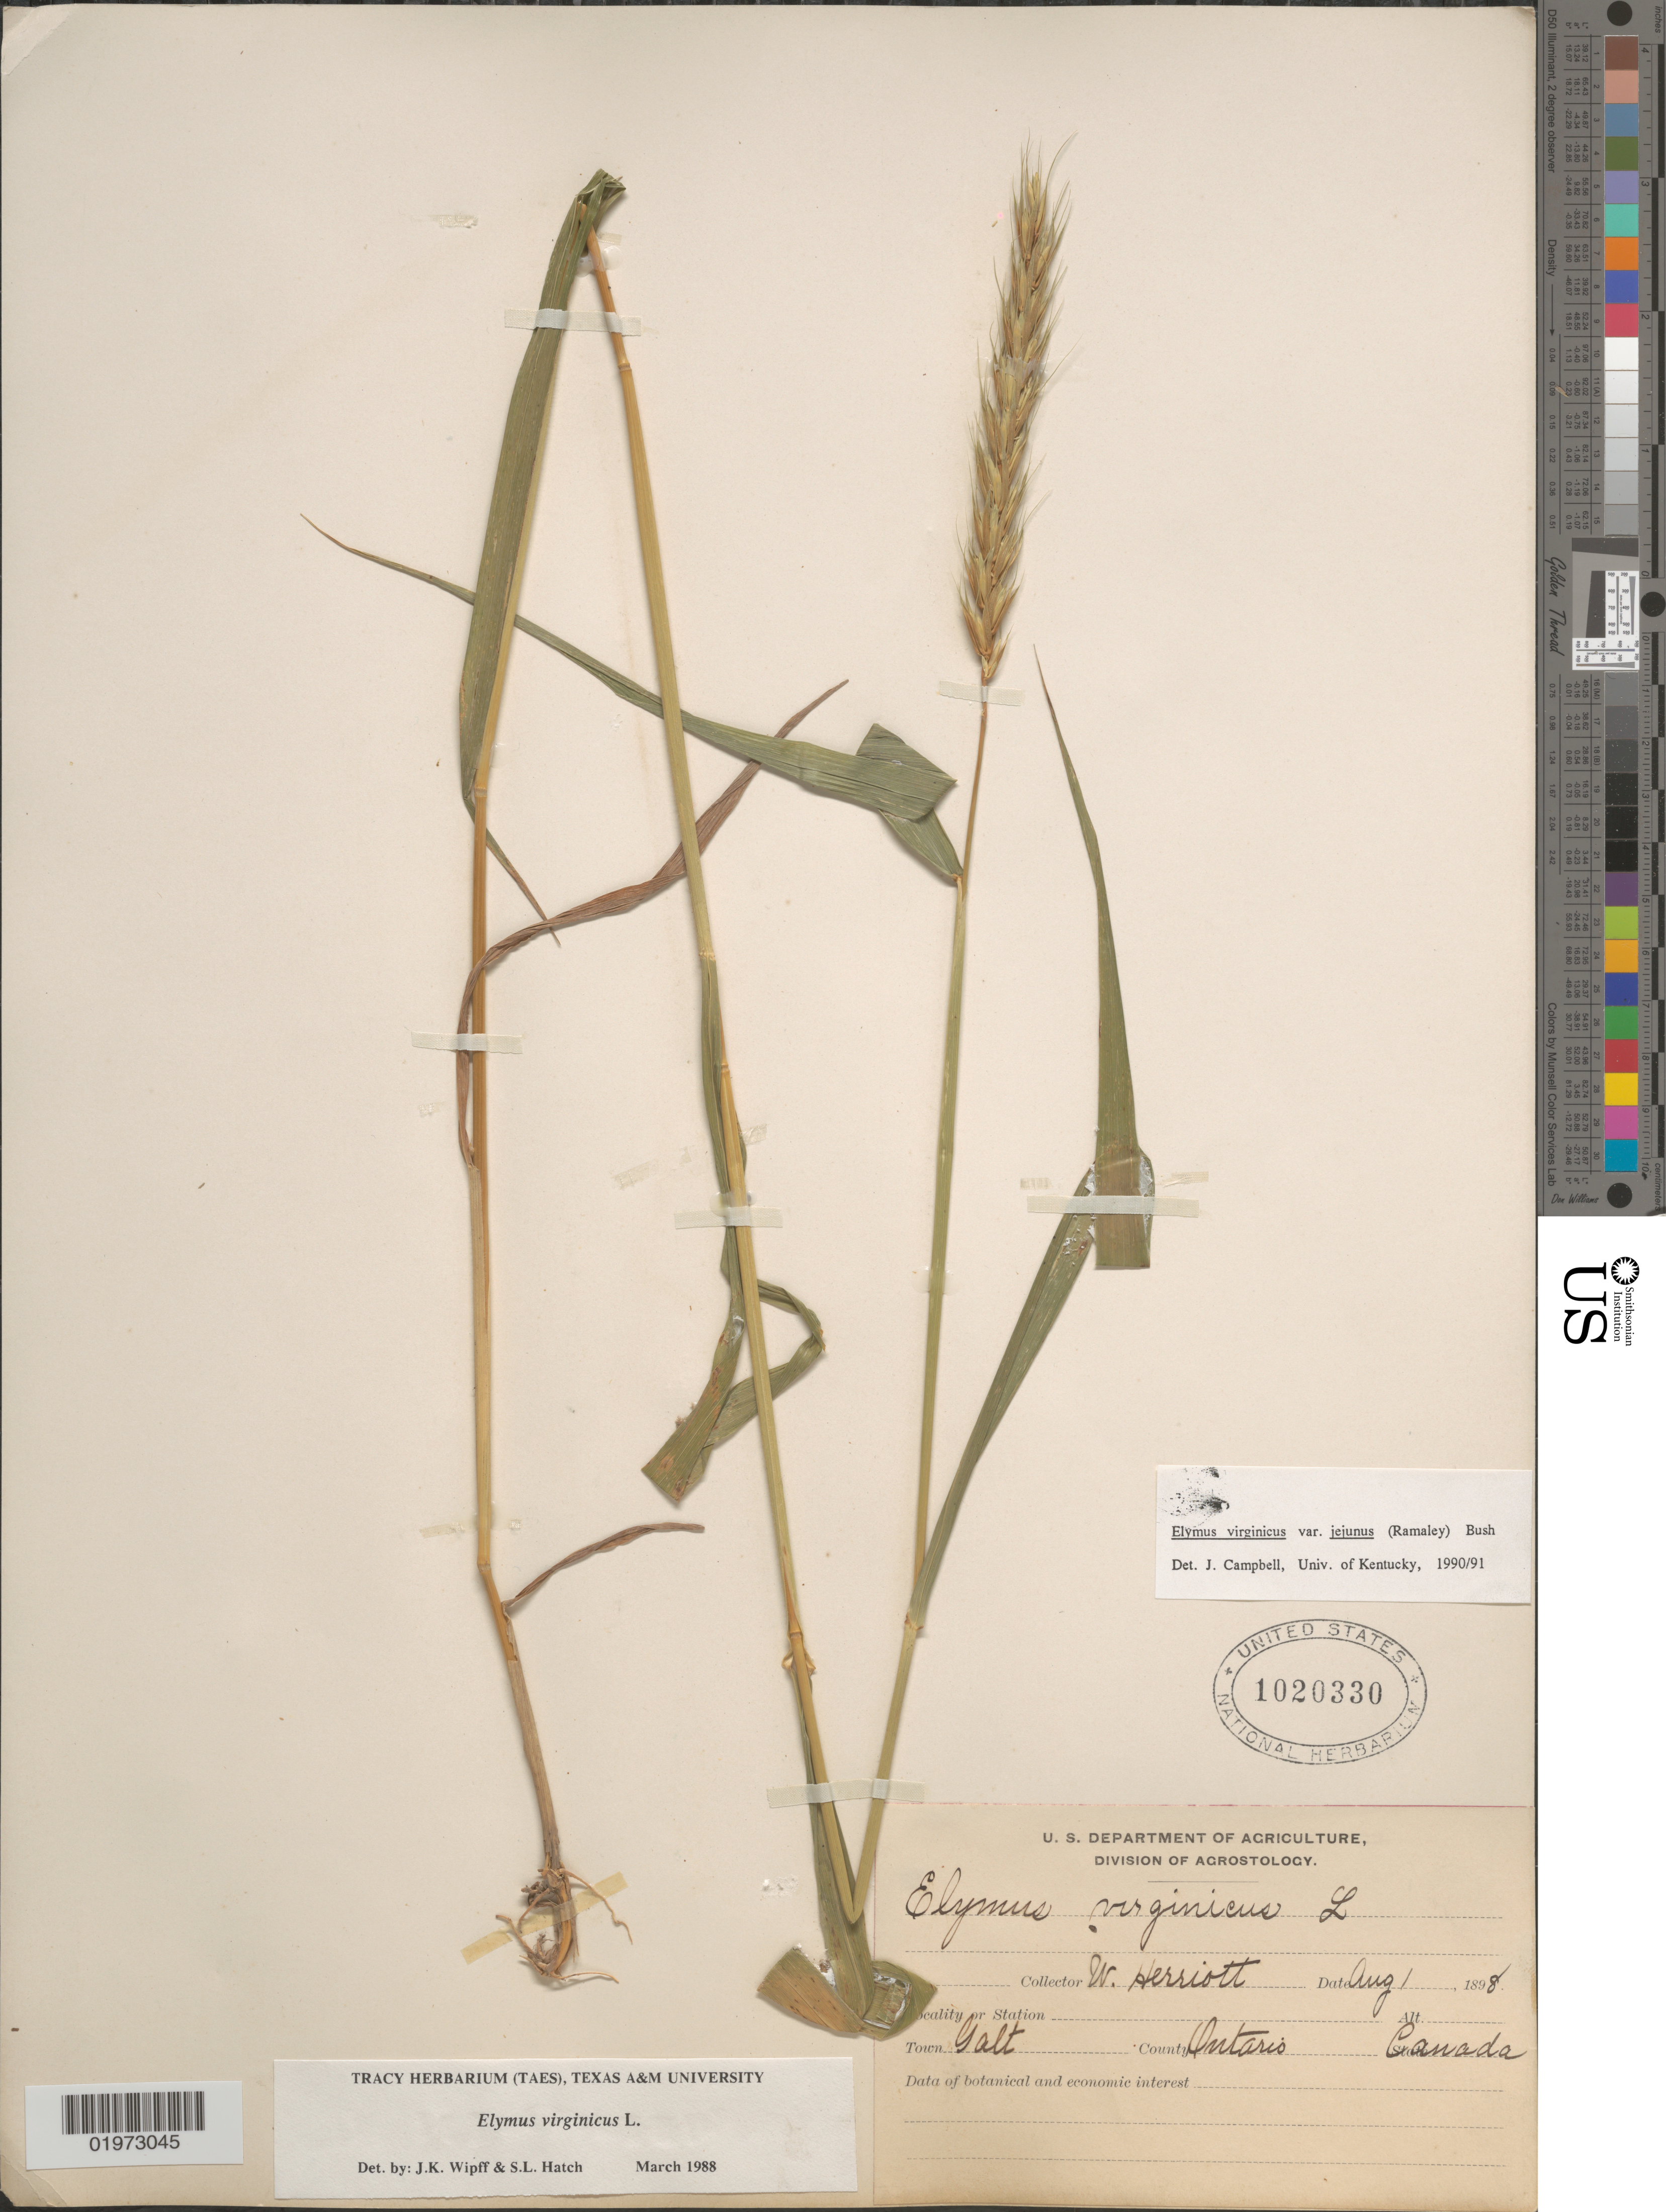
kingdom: Plantae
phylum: Tracheophyta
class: Liliopsida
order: Poales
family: Poaceae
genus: Elymus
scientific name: Elymus virginicus var. virginicus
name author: L.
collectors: W. Herriot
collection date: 1898-08-01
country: Canada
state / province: Ontario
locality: Town Galt. County Ontario.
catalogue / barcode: US 1020330